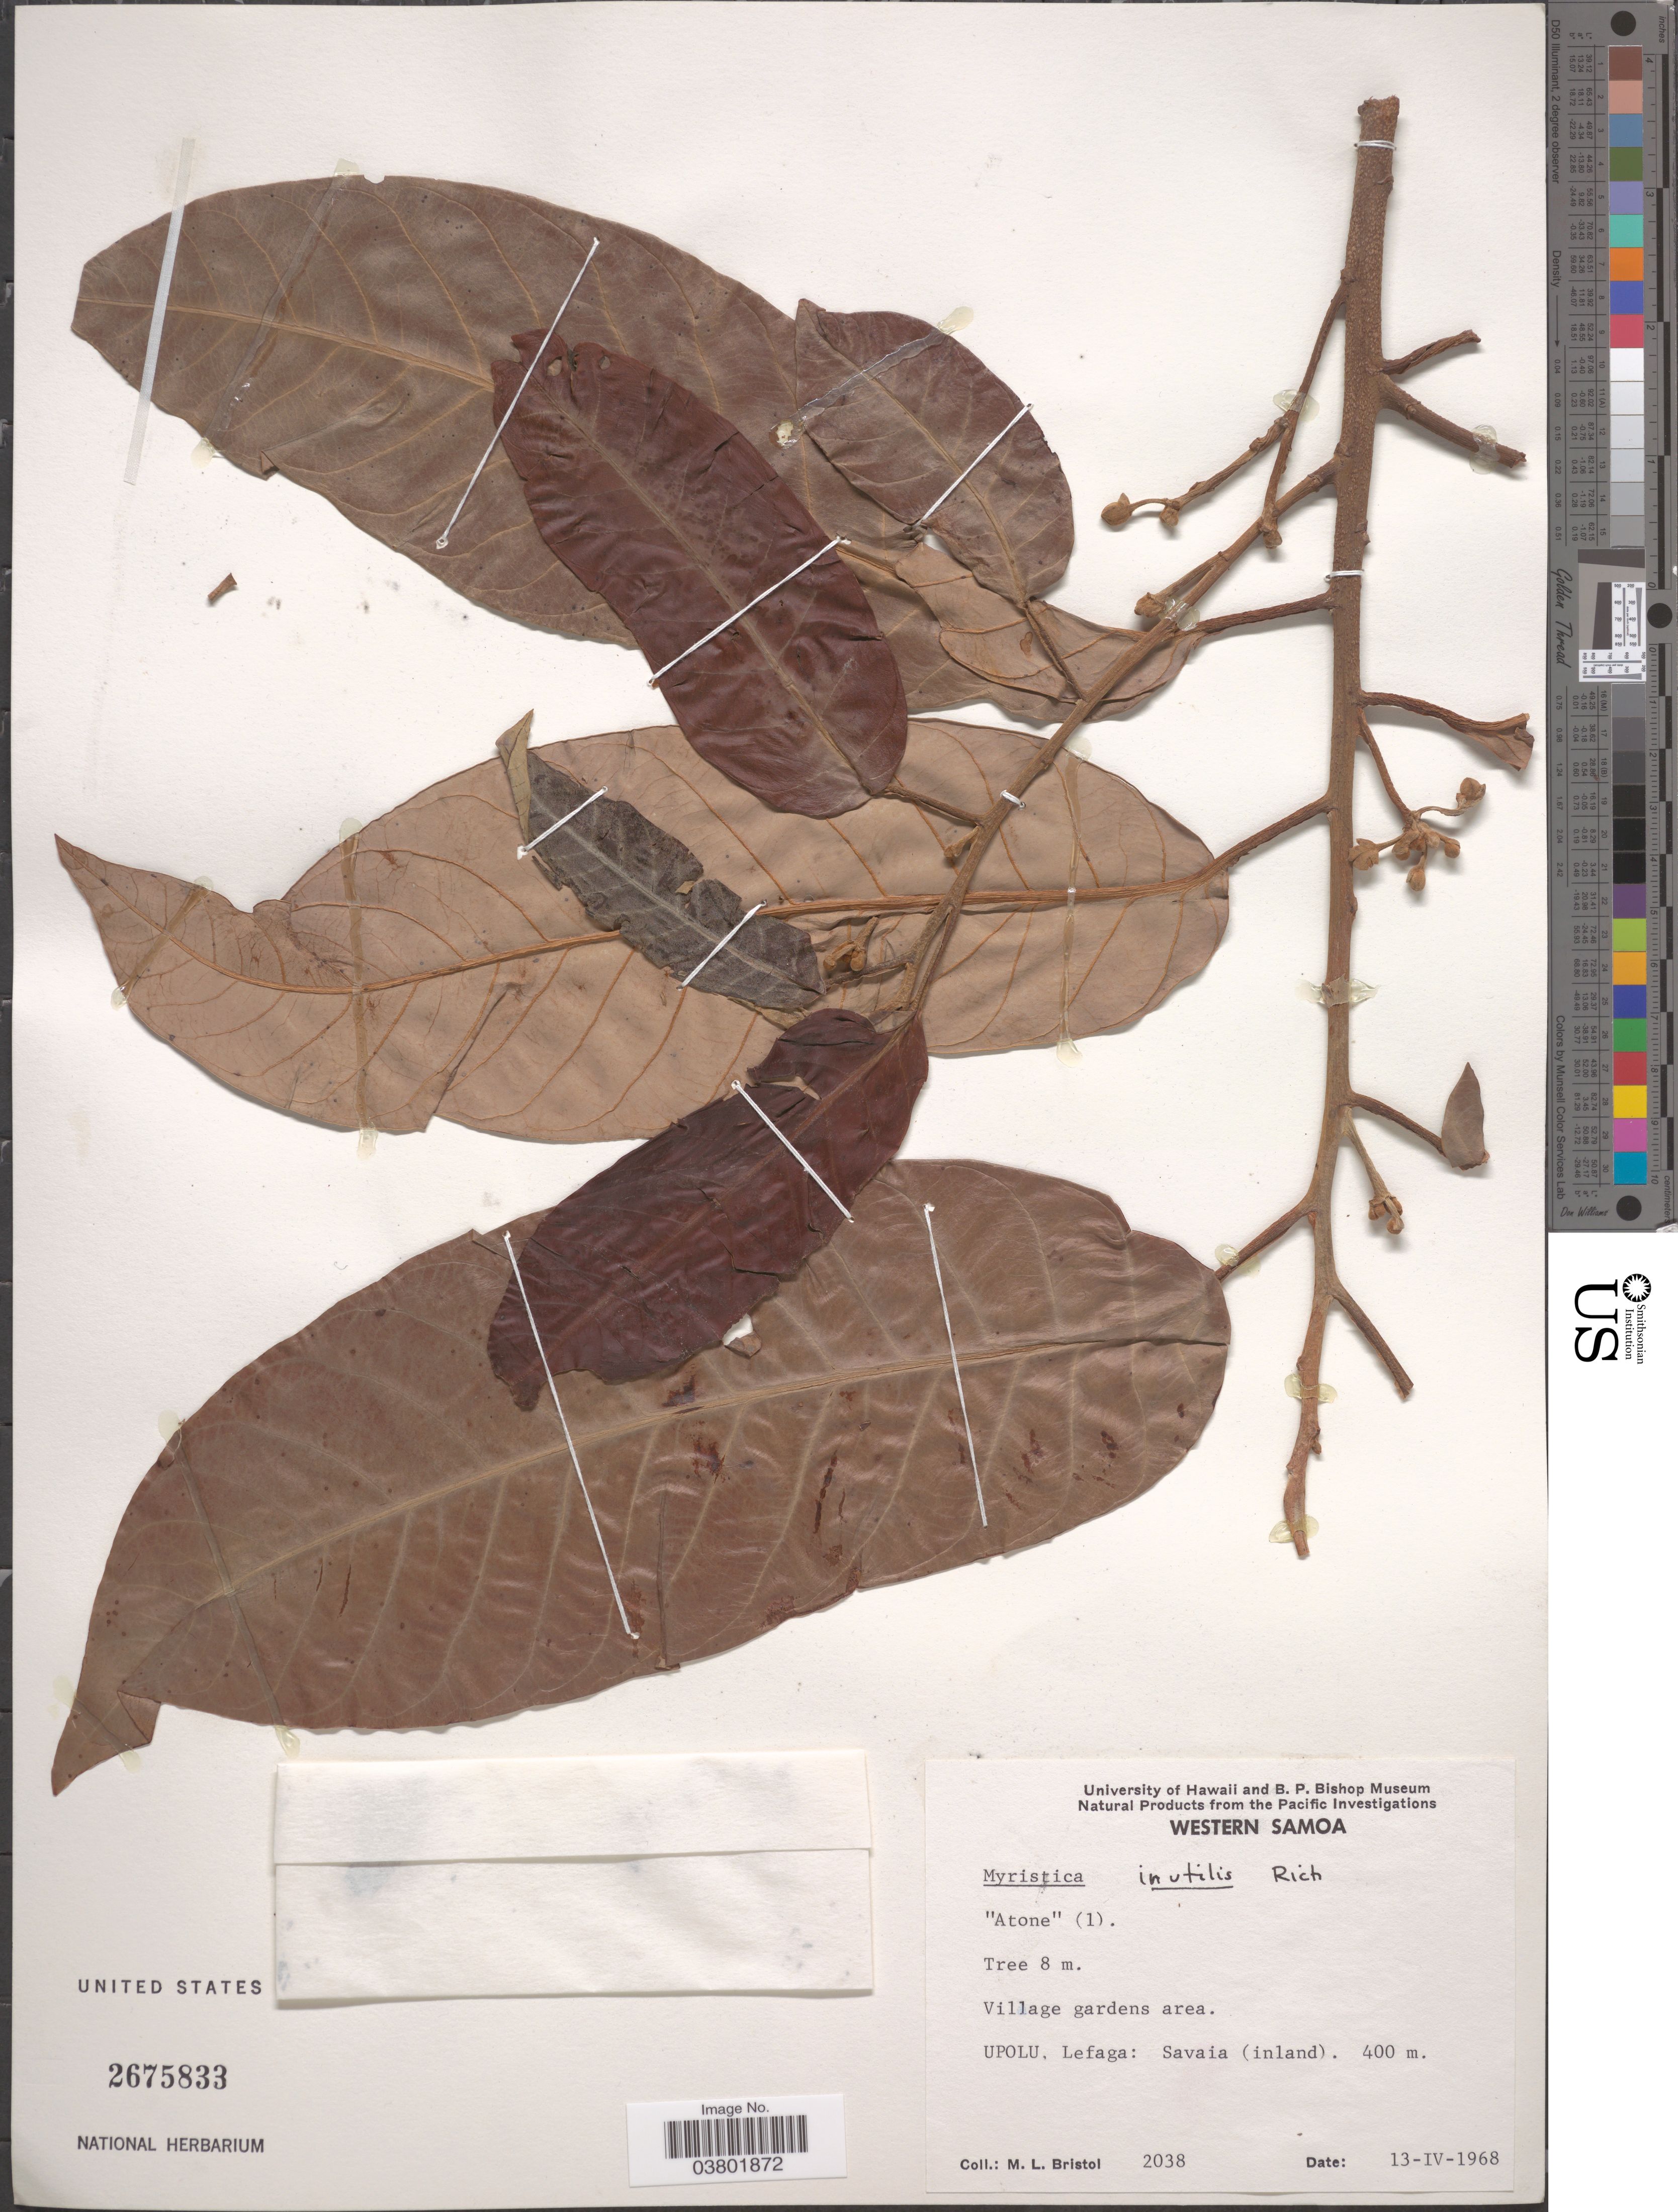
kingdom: Plantae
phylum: Tracheophyta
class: Magnoliopsida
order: Magnoliales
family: Myristicaceae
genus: Myristica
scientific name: Myristica inutilis subsp. inutilis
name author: A. Gray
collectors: M. L. Bristol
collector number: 2038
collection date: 1968-04-13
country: Samoa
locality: Village gardens area. Upolu, Lefaga: Savaia (inland).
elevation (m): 400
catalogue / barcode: US 2675833